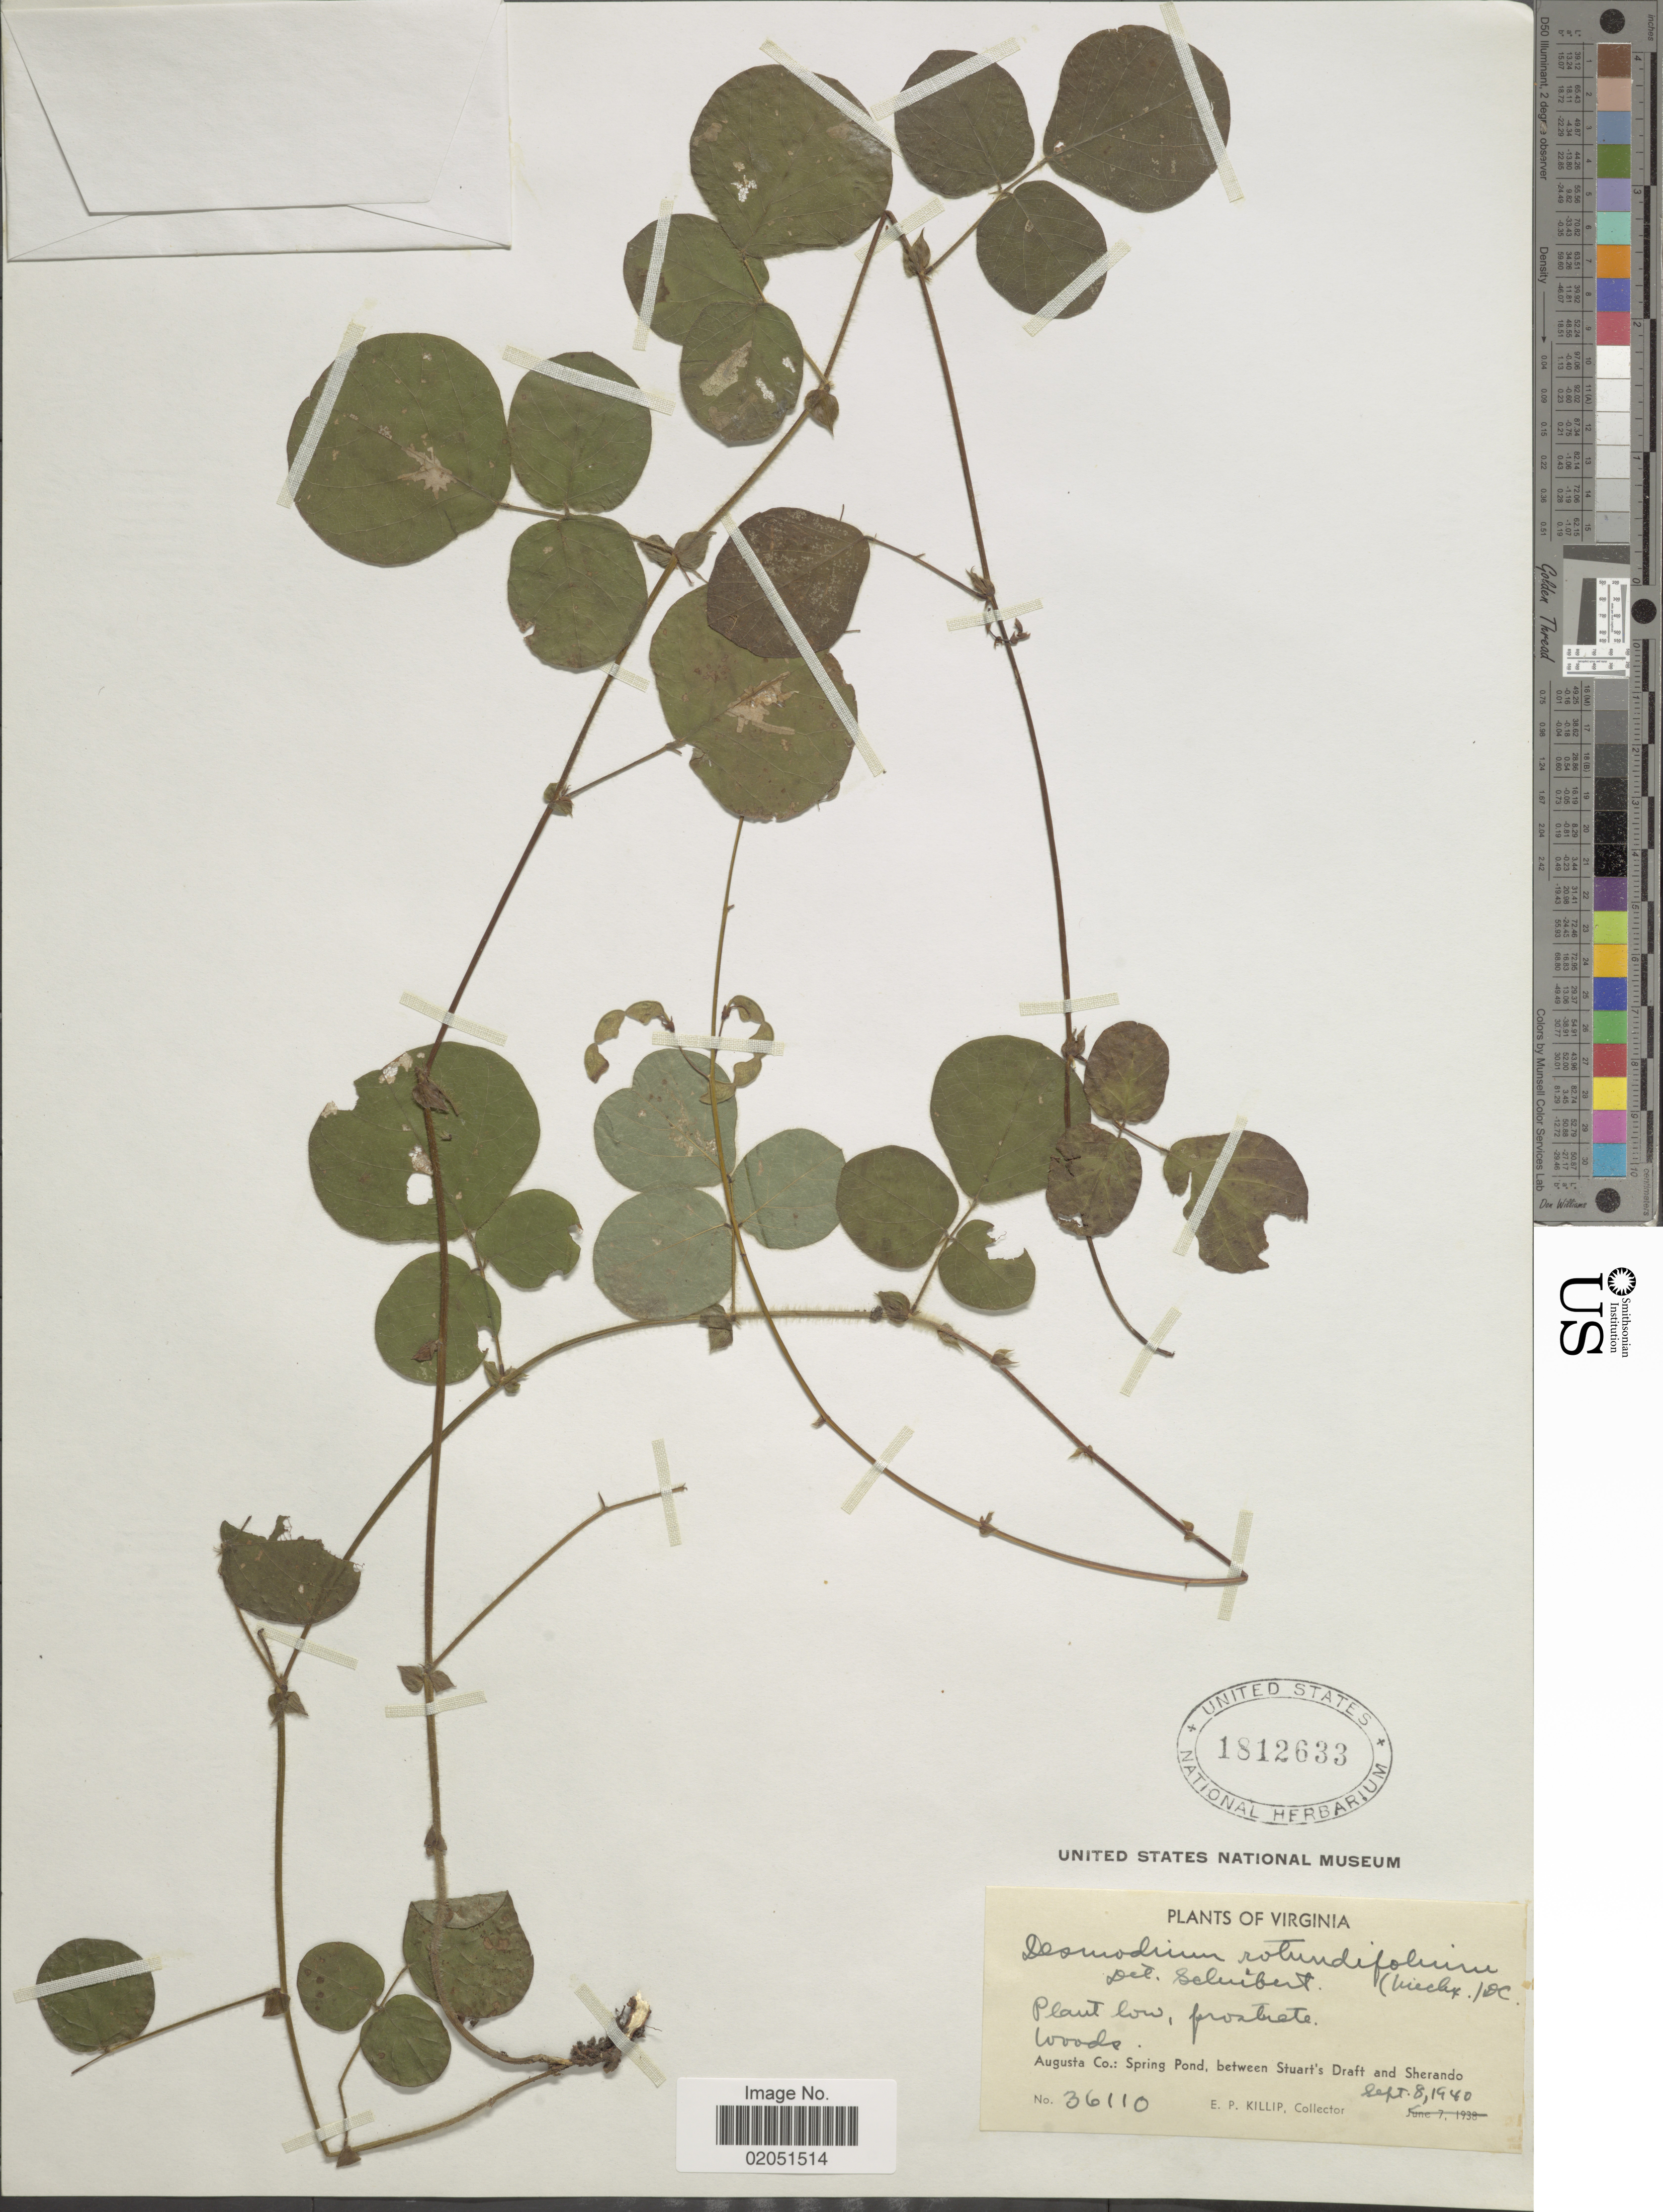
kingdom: Plantae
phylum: Tracheophyta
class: Magnoliopsida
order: Fabales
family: Fabaceae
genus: Desmodium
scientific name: Desmodium rotundifolium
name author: DC.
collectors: E. P. Killip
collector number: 36110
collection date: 1940-09-08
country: United States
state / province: Virginia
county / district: Augusta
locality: Woods, Augusta Co.: Spring Pond, between Stuart's Draft and Sherando.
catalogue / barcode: US 1812633